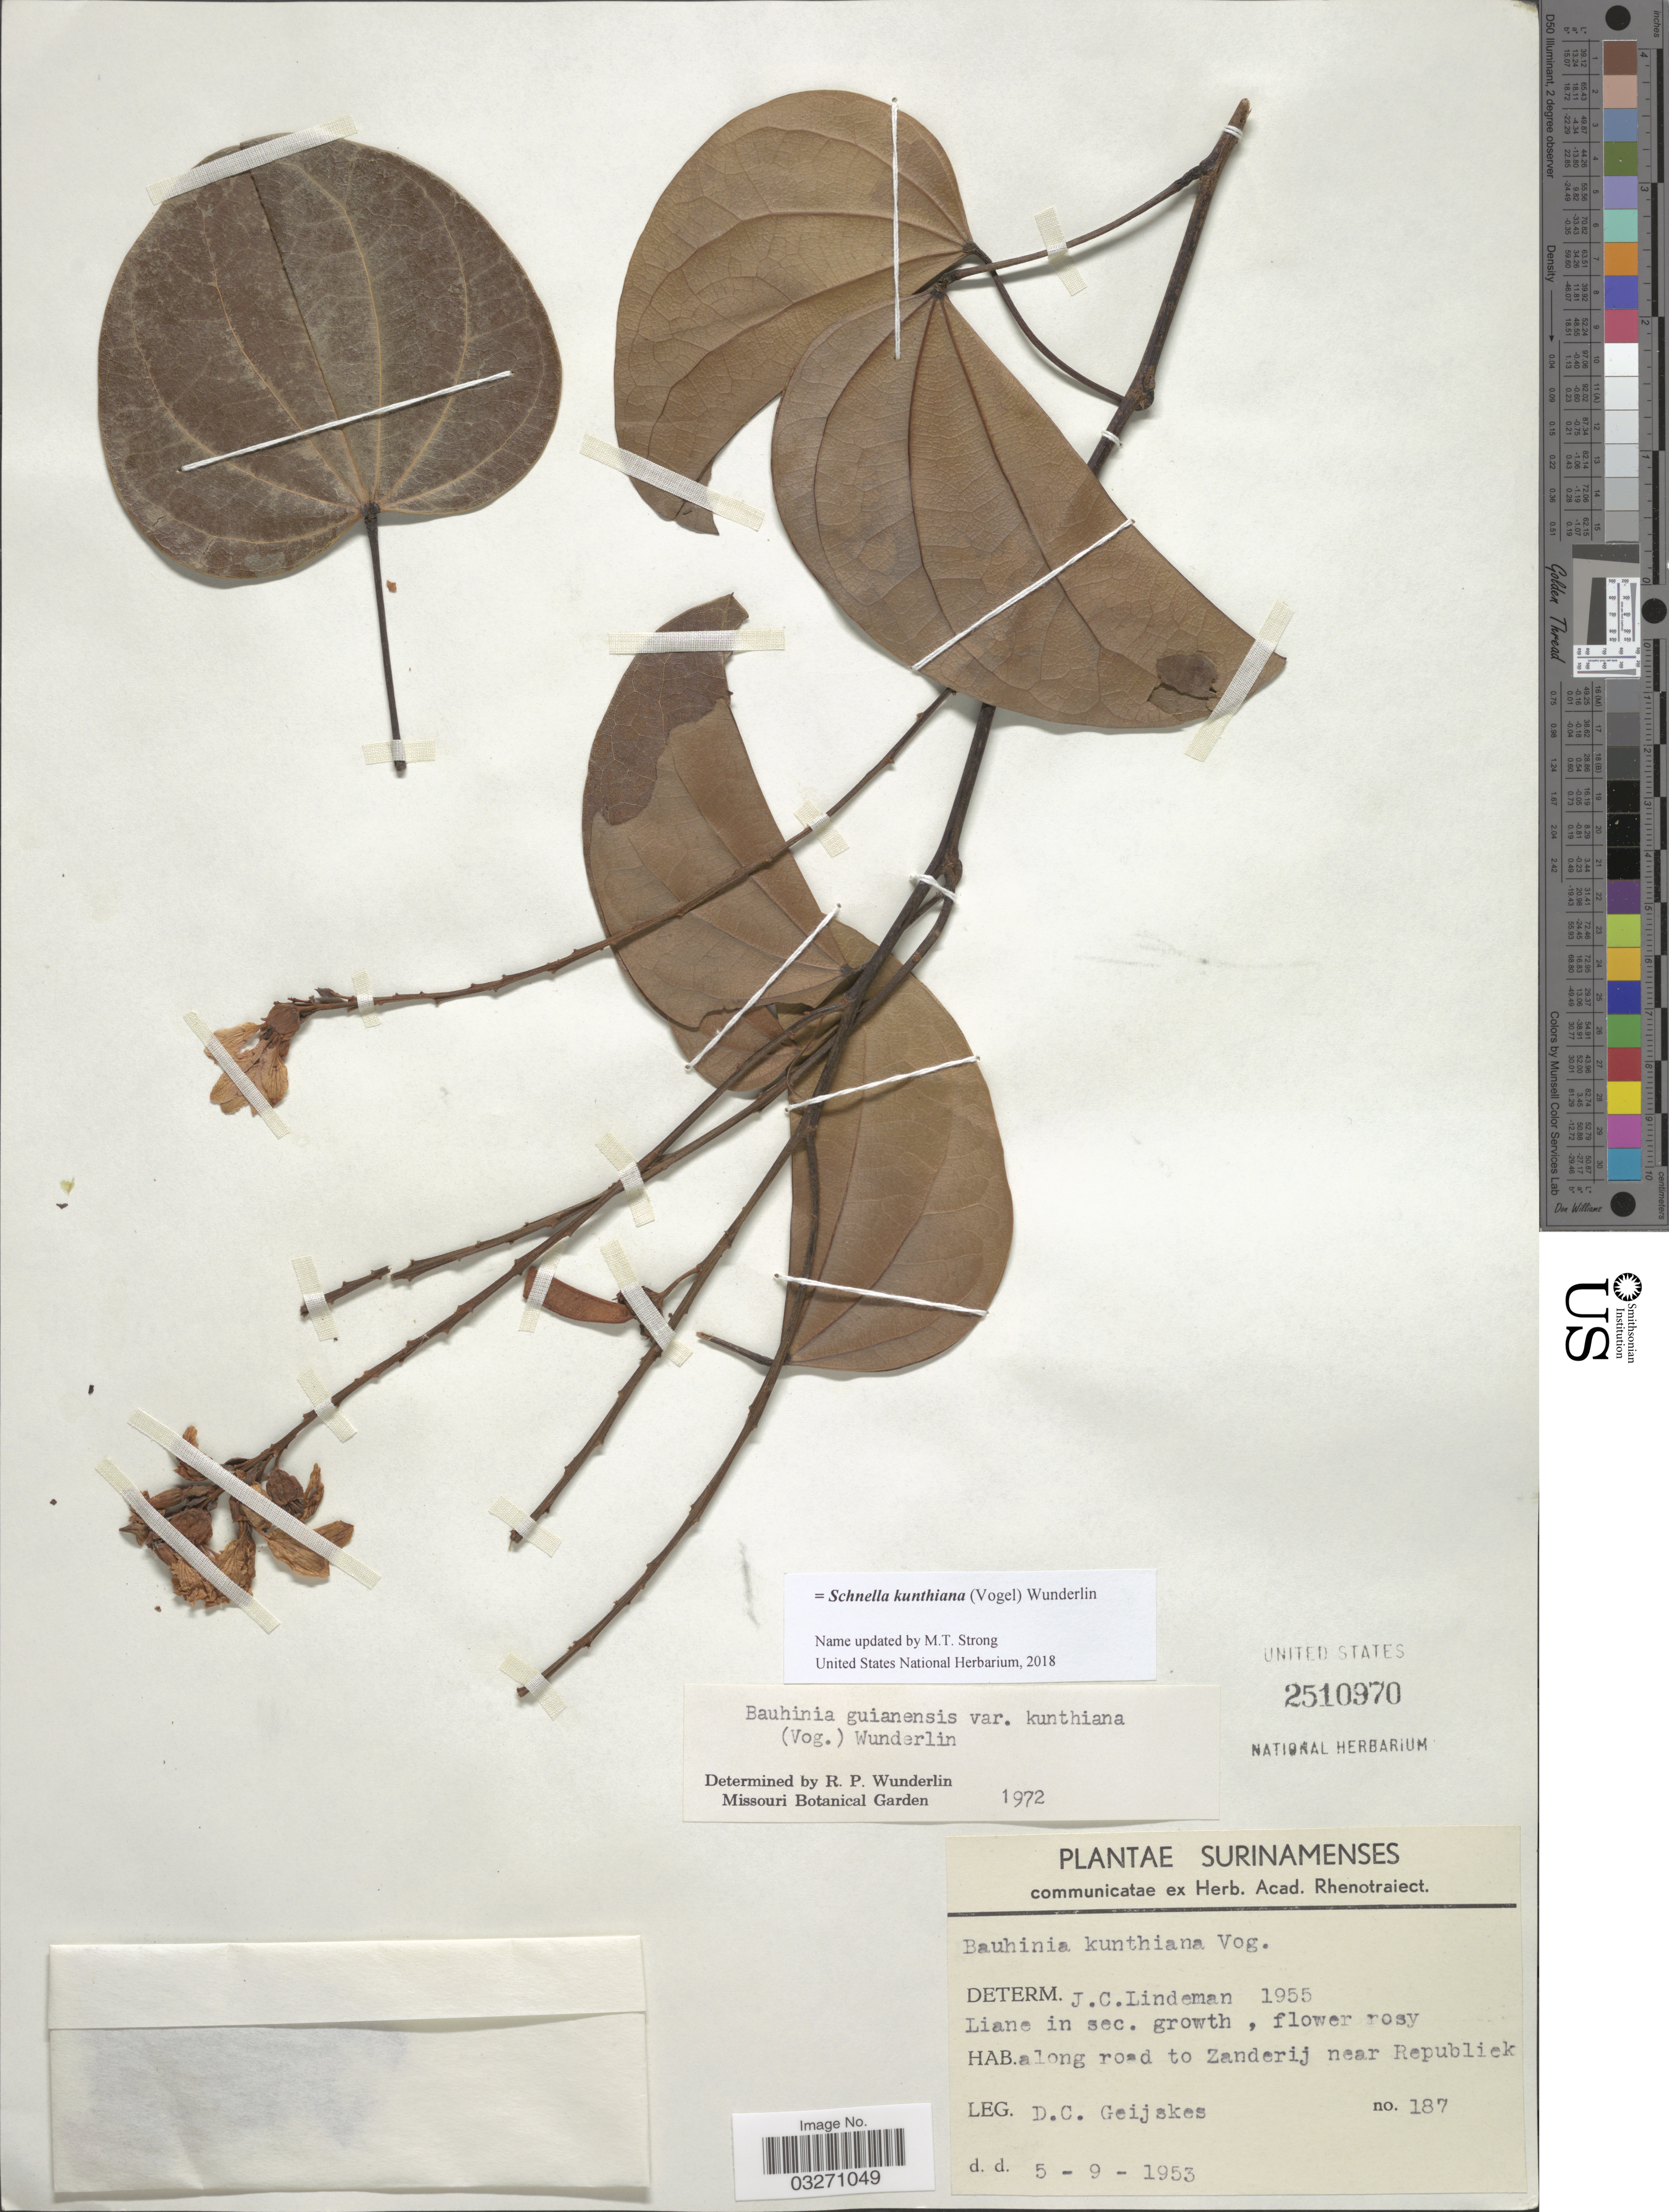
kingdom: Plantae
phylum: Tracheophyta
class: Magnoliopsida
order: Fabales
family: Fabaceae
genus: Schnella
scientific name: Schnella kunthiana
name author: (Vogel) Wunderlin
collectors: D. Geijskes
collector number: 187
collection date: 1953-09-05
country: Suriname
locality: Along road to Zanderij near Republiek.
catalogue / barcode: US 2510970